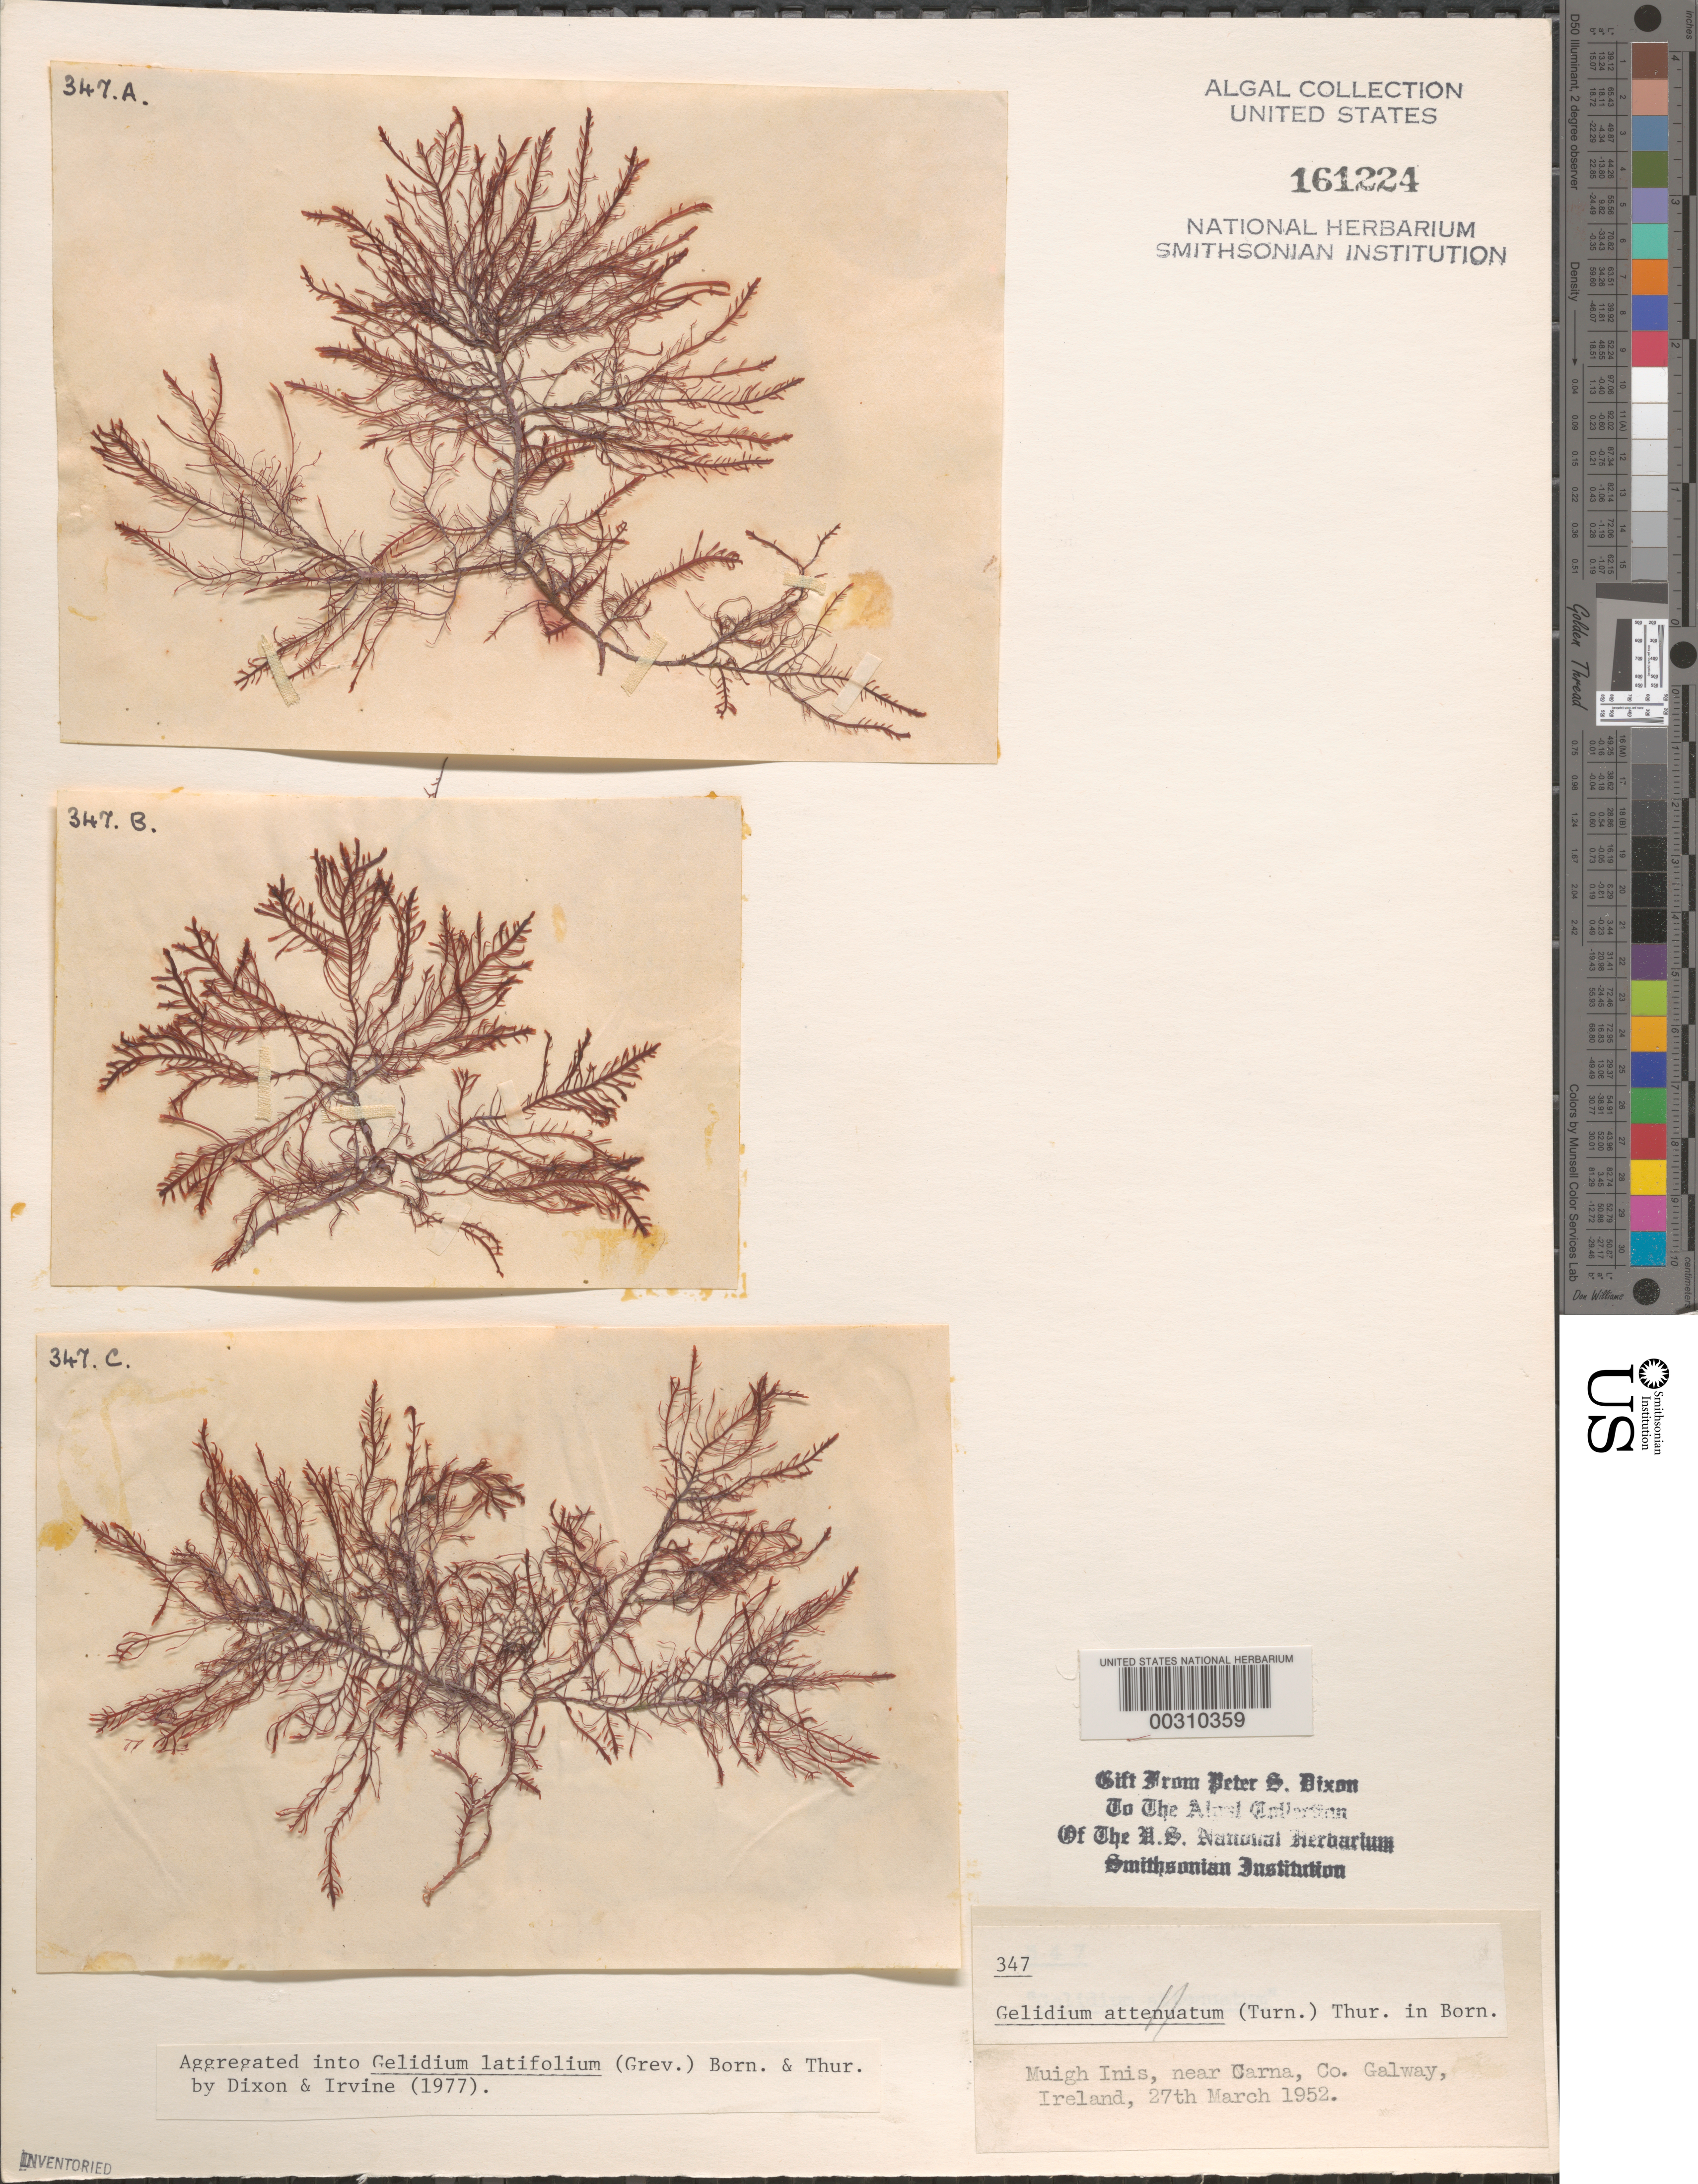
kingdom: Plantae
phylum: Rhodophyta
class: Florideophyceae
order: Gelidiales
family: Gelidiaceae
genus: Gelidium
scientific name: Gelidium spinosum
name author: (S.G. Gmel.) P.C. Silva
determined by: Algae name updating Project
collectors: P. S. Dixon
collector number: PSD 347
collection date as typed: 27 Mar 1952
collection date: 1952-03-27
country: Ireland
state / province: Connaught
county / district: Galway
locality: Muigh Inis, near Carna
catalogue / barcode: US 161224